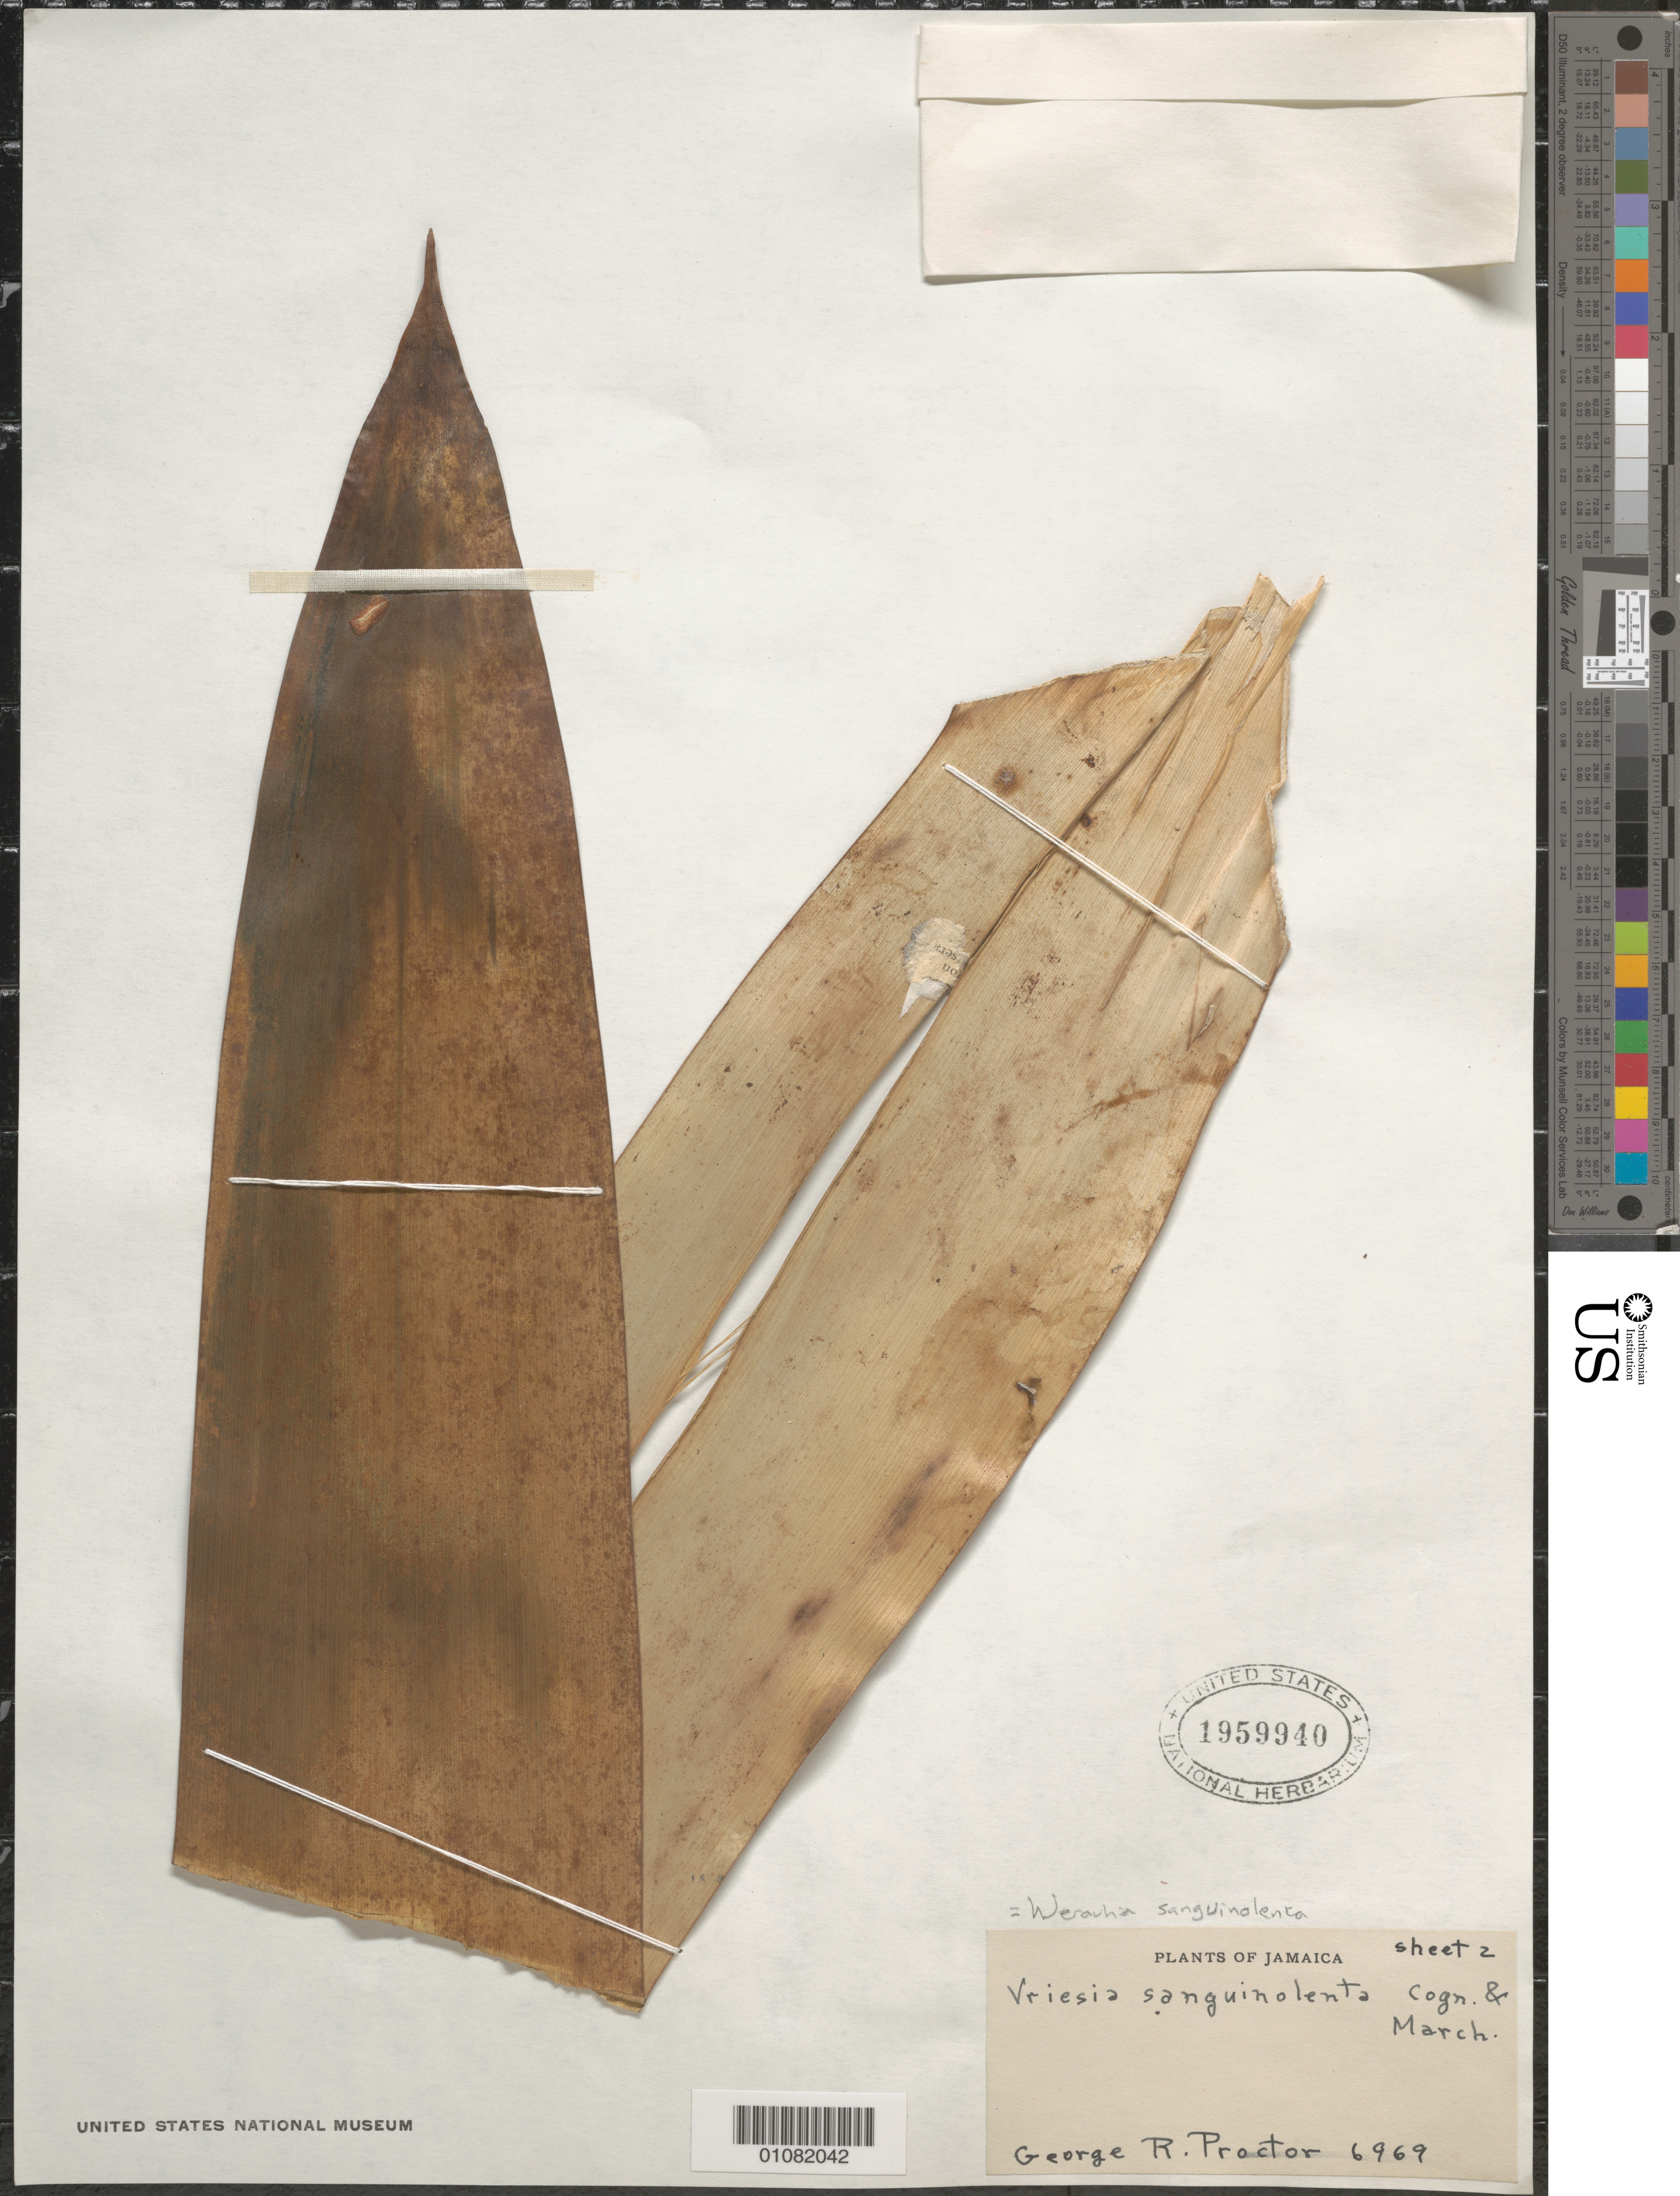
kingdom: Plantae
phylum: Tracheophyta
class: Liliopsida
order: Poales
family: Bromeliaceae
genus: Vriesea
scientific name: Vriesea sanguinolenta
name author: Cogn. & Marchal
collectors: G. R. Proctor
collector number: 6969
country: Jamaica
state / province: Saint Catherine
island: Jamaica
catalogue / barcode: US 1959940